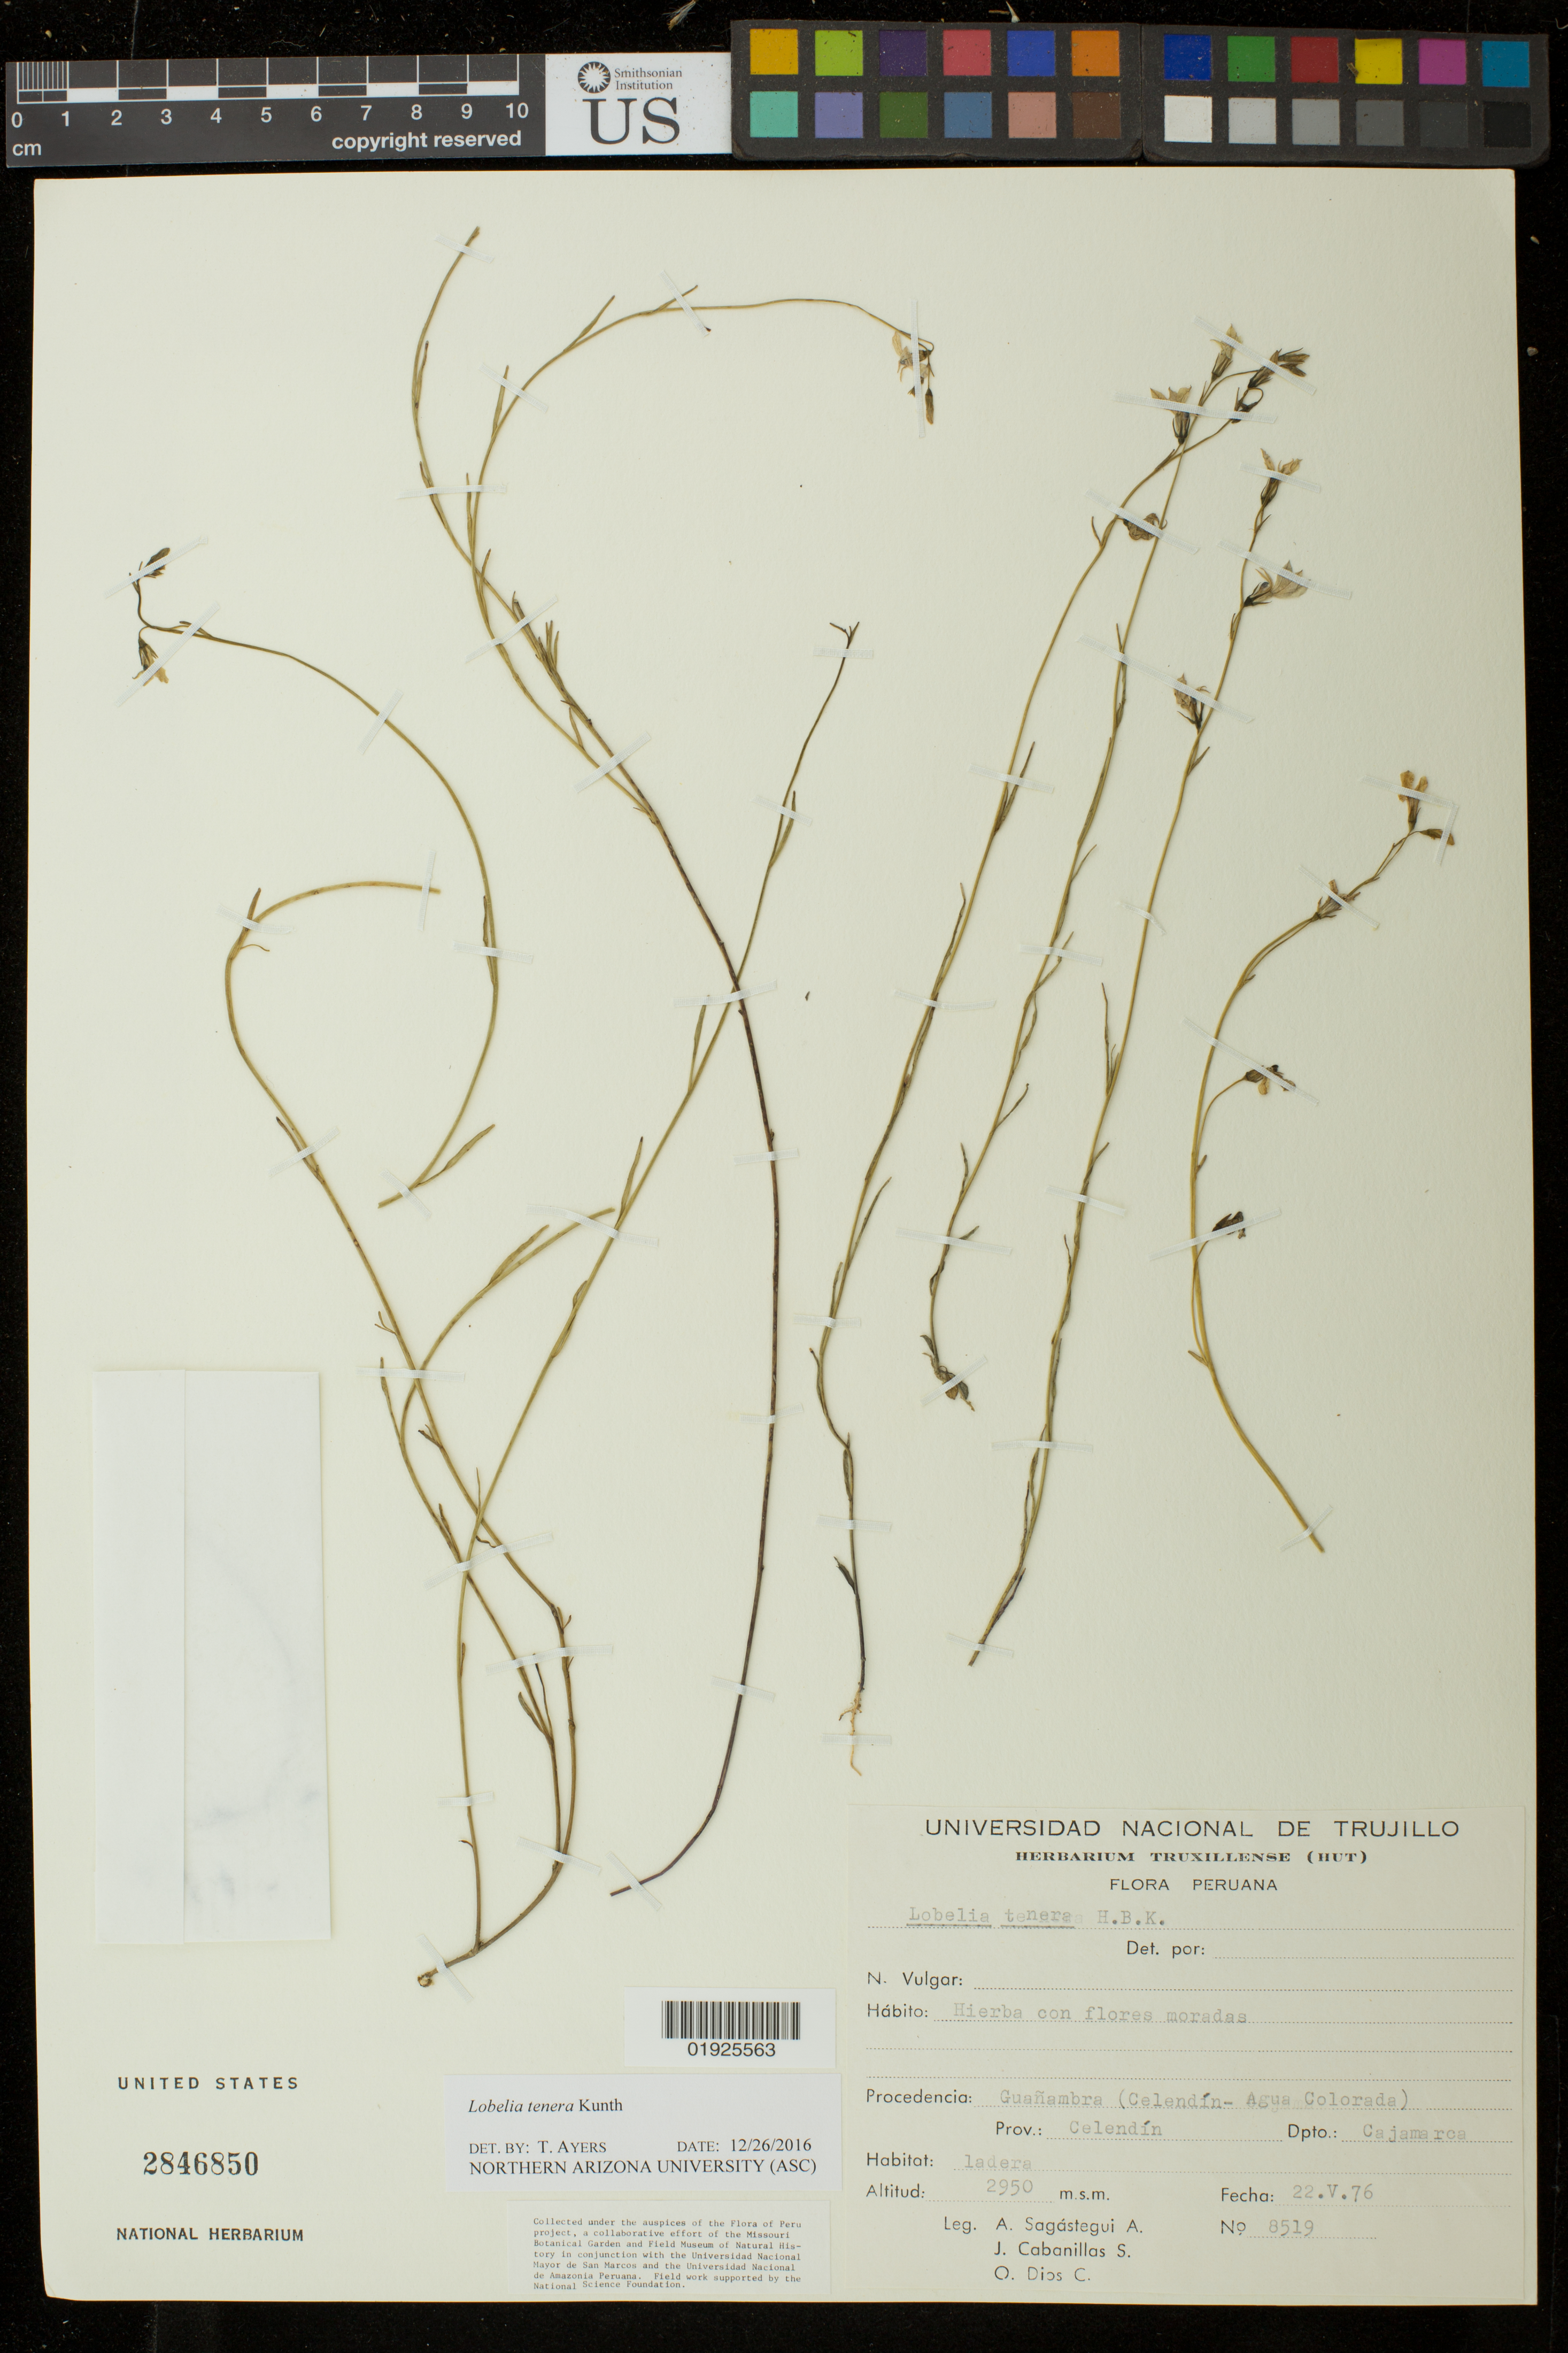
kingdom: Plantae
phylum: Tracheophyta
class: Magnoliopsida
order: Asterales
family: Campanulaceae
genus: Lobelia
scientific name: Lobelia tenera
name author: Kunth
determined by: Ayers, Tina J.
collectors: A. Sagástegui A., J. Cabanillas S. & O. Dios C.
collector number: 8519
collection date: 1976-05-22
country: Peru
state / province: Cajamarca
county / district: Celendín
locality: Guanambra (Celendin - Agua Colorada).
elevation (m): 2950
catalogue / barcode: US 2846850